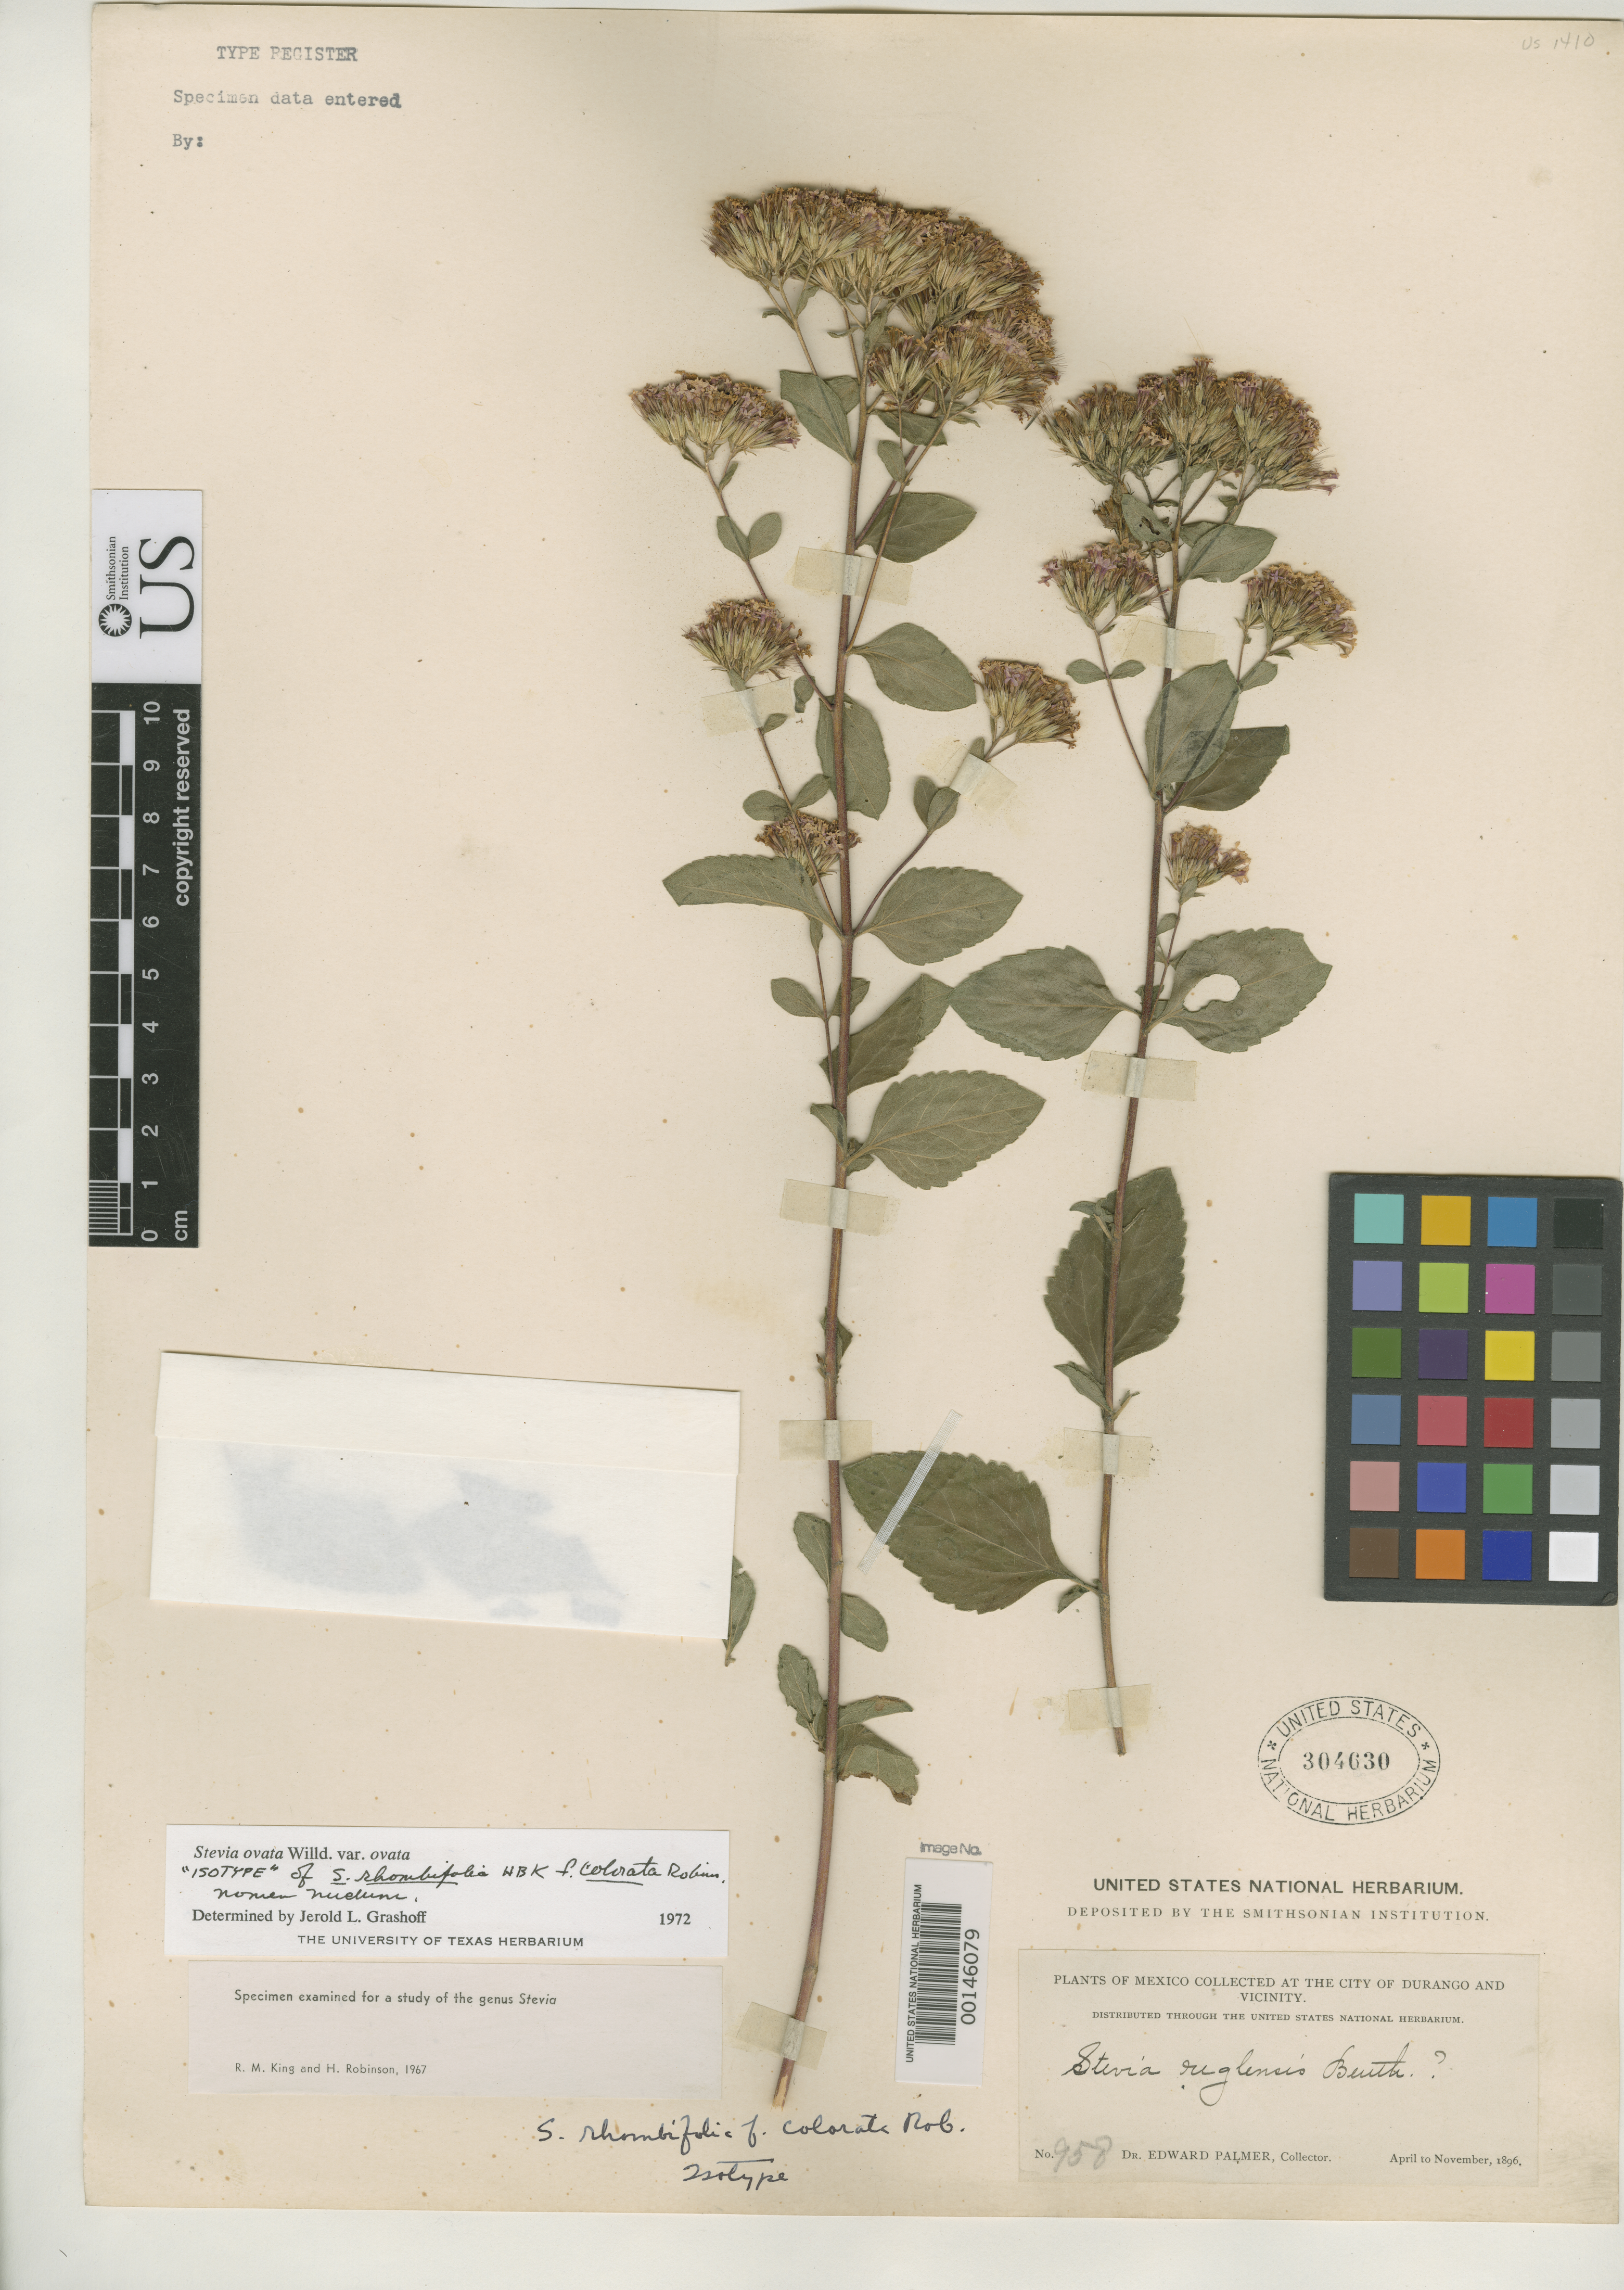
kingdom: Plantae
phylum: Tracheophyta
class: Magnoliopsida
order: Asterales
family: Asteraceae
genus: Stevia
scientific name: Stevia rhombifolia f. colorata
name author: B.L. Rob.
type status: Syntype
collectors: E. Palmer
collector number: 958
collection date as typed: Apr 1896 to -- Nov 1896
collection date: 1896-04/1896-11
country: Mexico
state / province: Durango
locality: Near Durango.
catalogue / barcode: US 304630